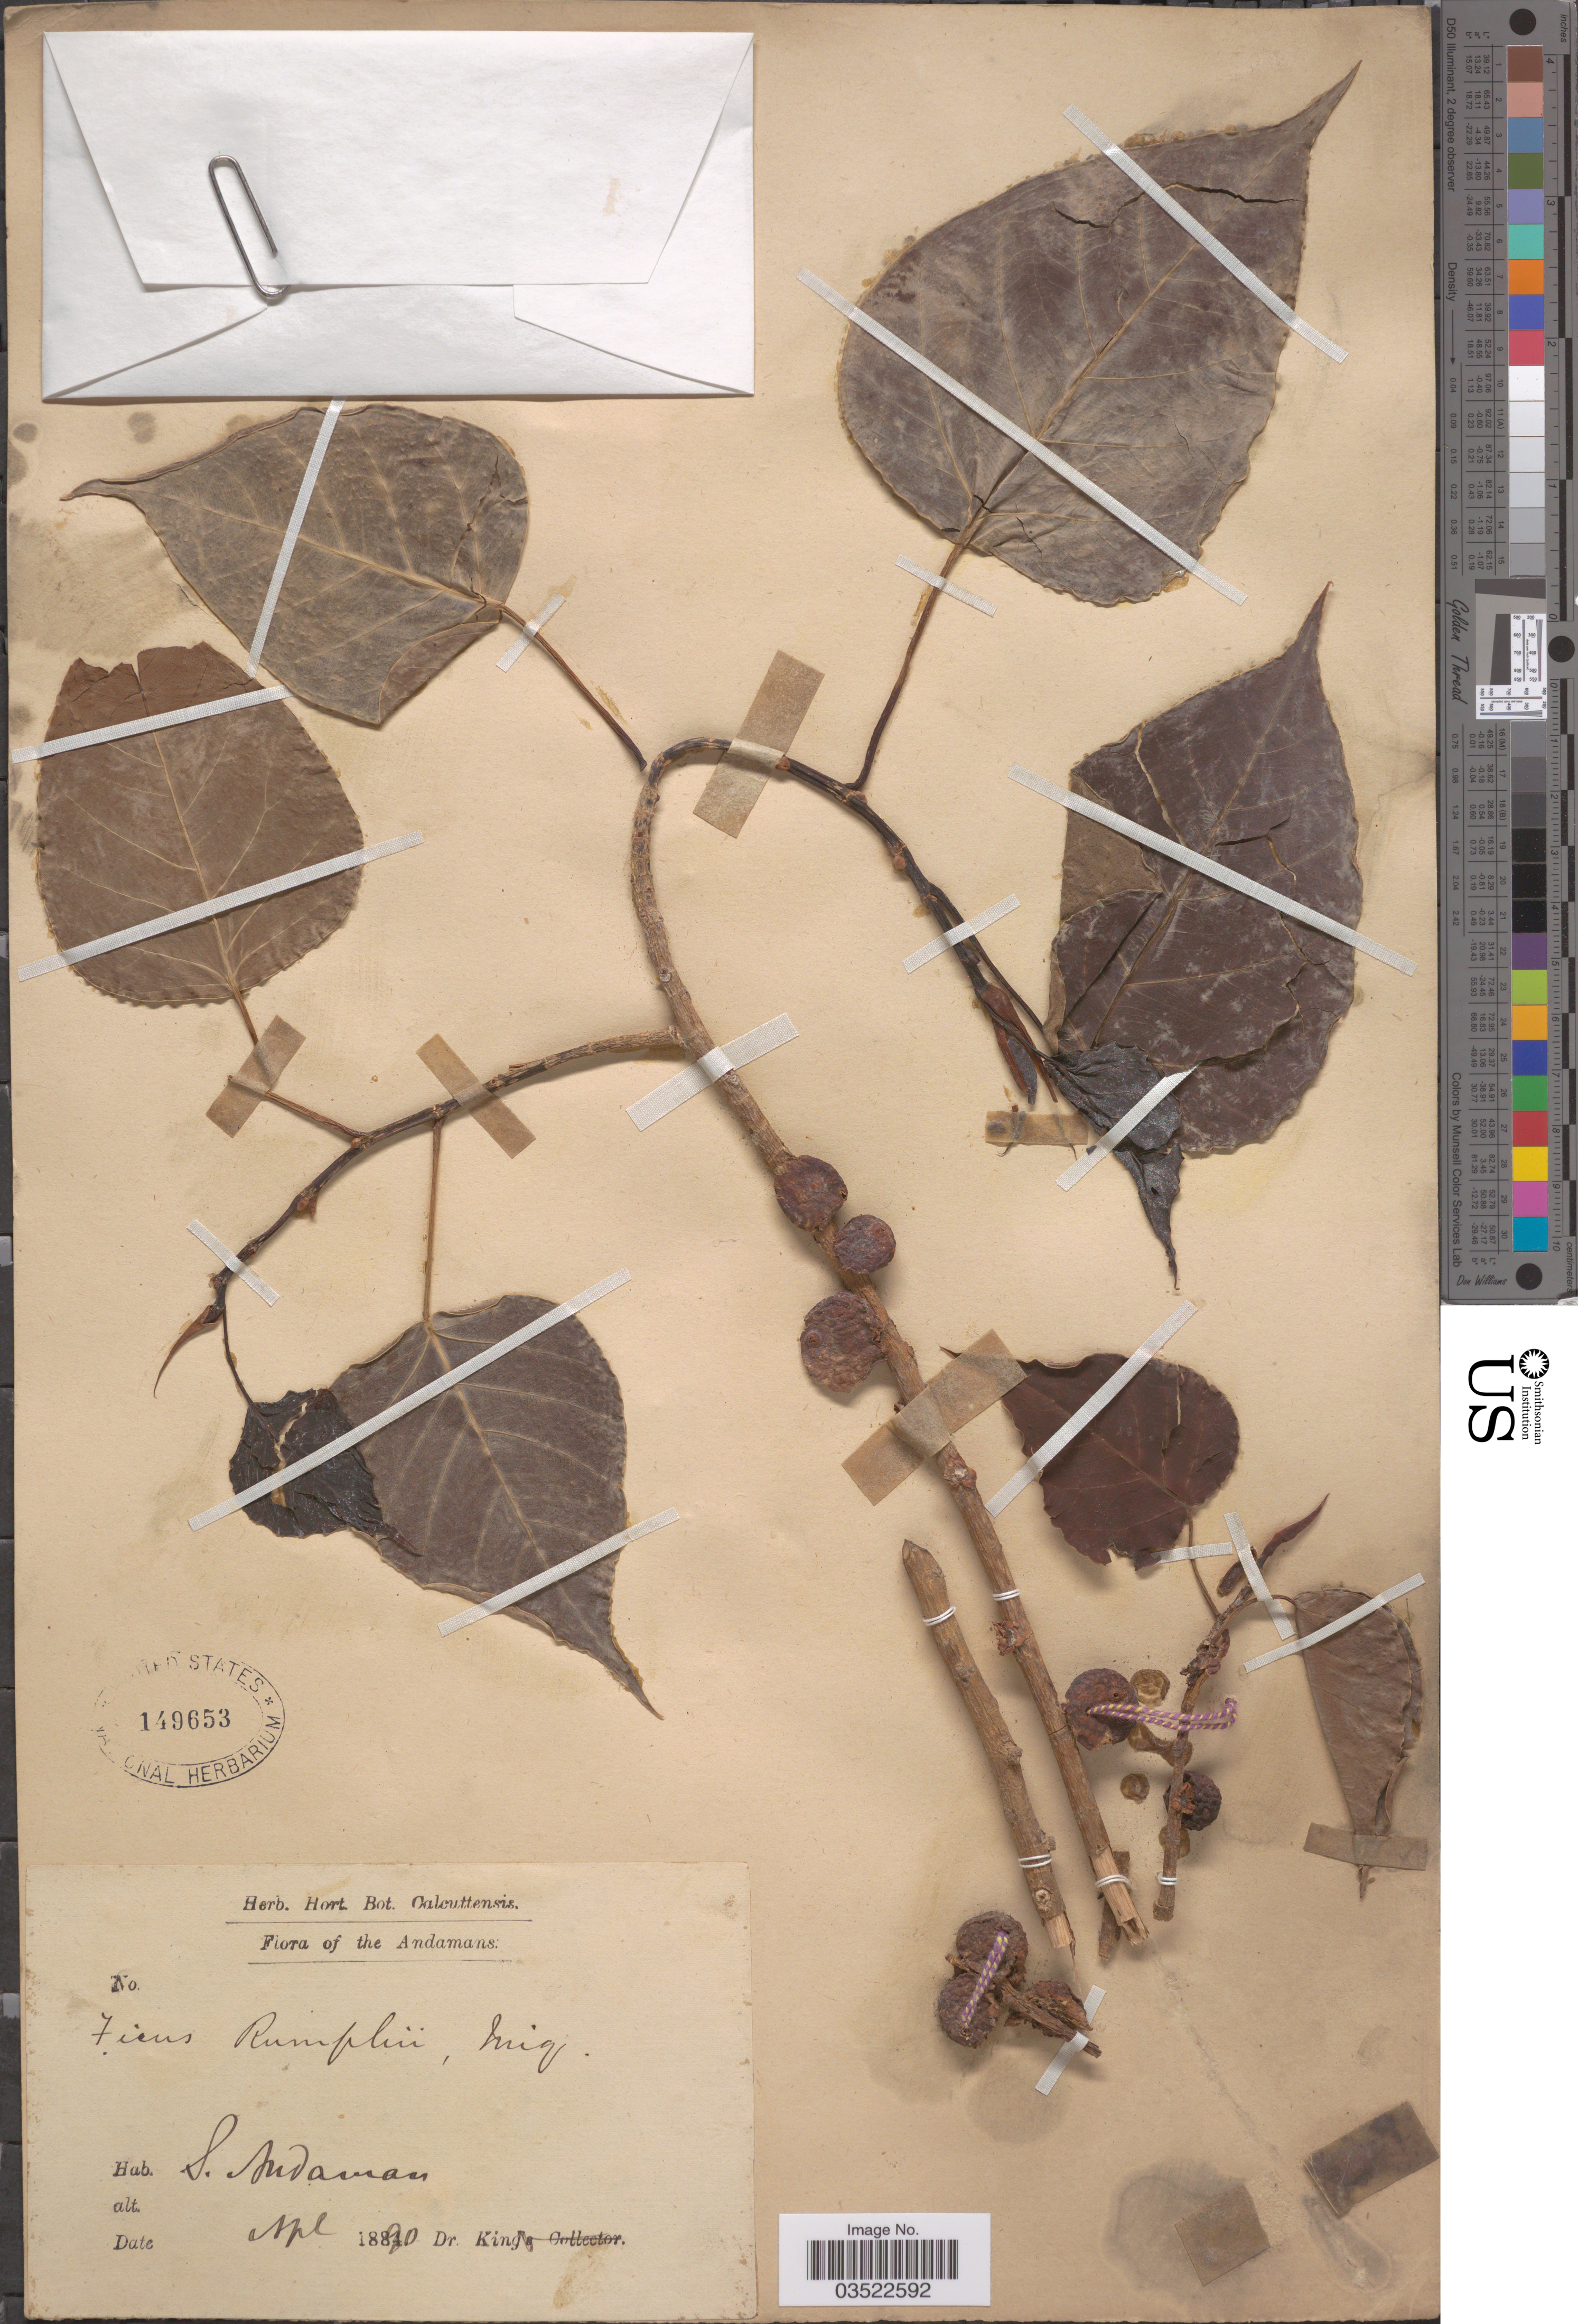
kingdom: Plantae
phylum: Tracheophyta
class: Magnoliopsida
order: Rosales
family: Moraceae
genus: Ficus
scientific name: Ficus rumphii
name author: Blume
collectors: G. King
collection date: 1890-04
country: India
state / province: Andaman and Nicobar Islands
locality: The Andamans. S. Andaman.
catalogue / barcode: US 149653